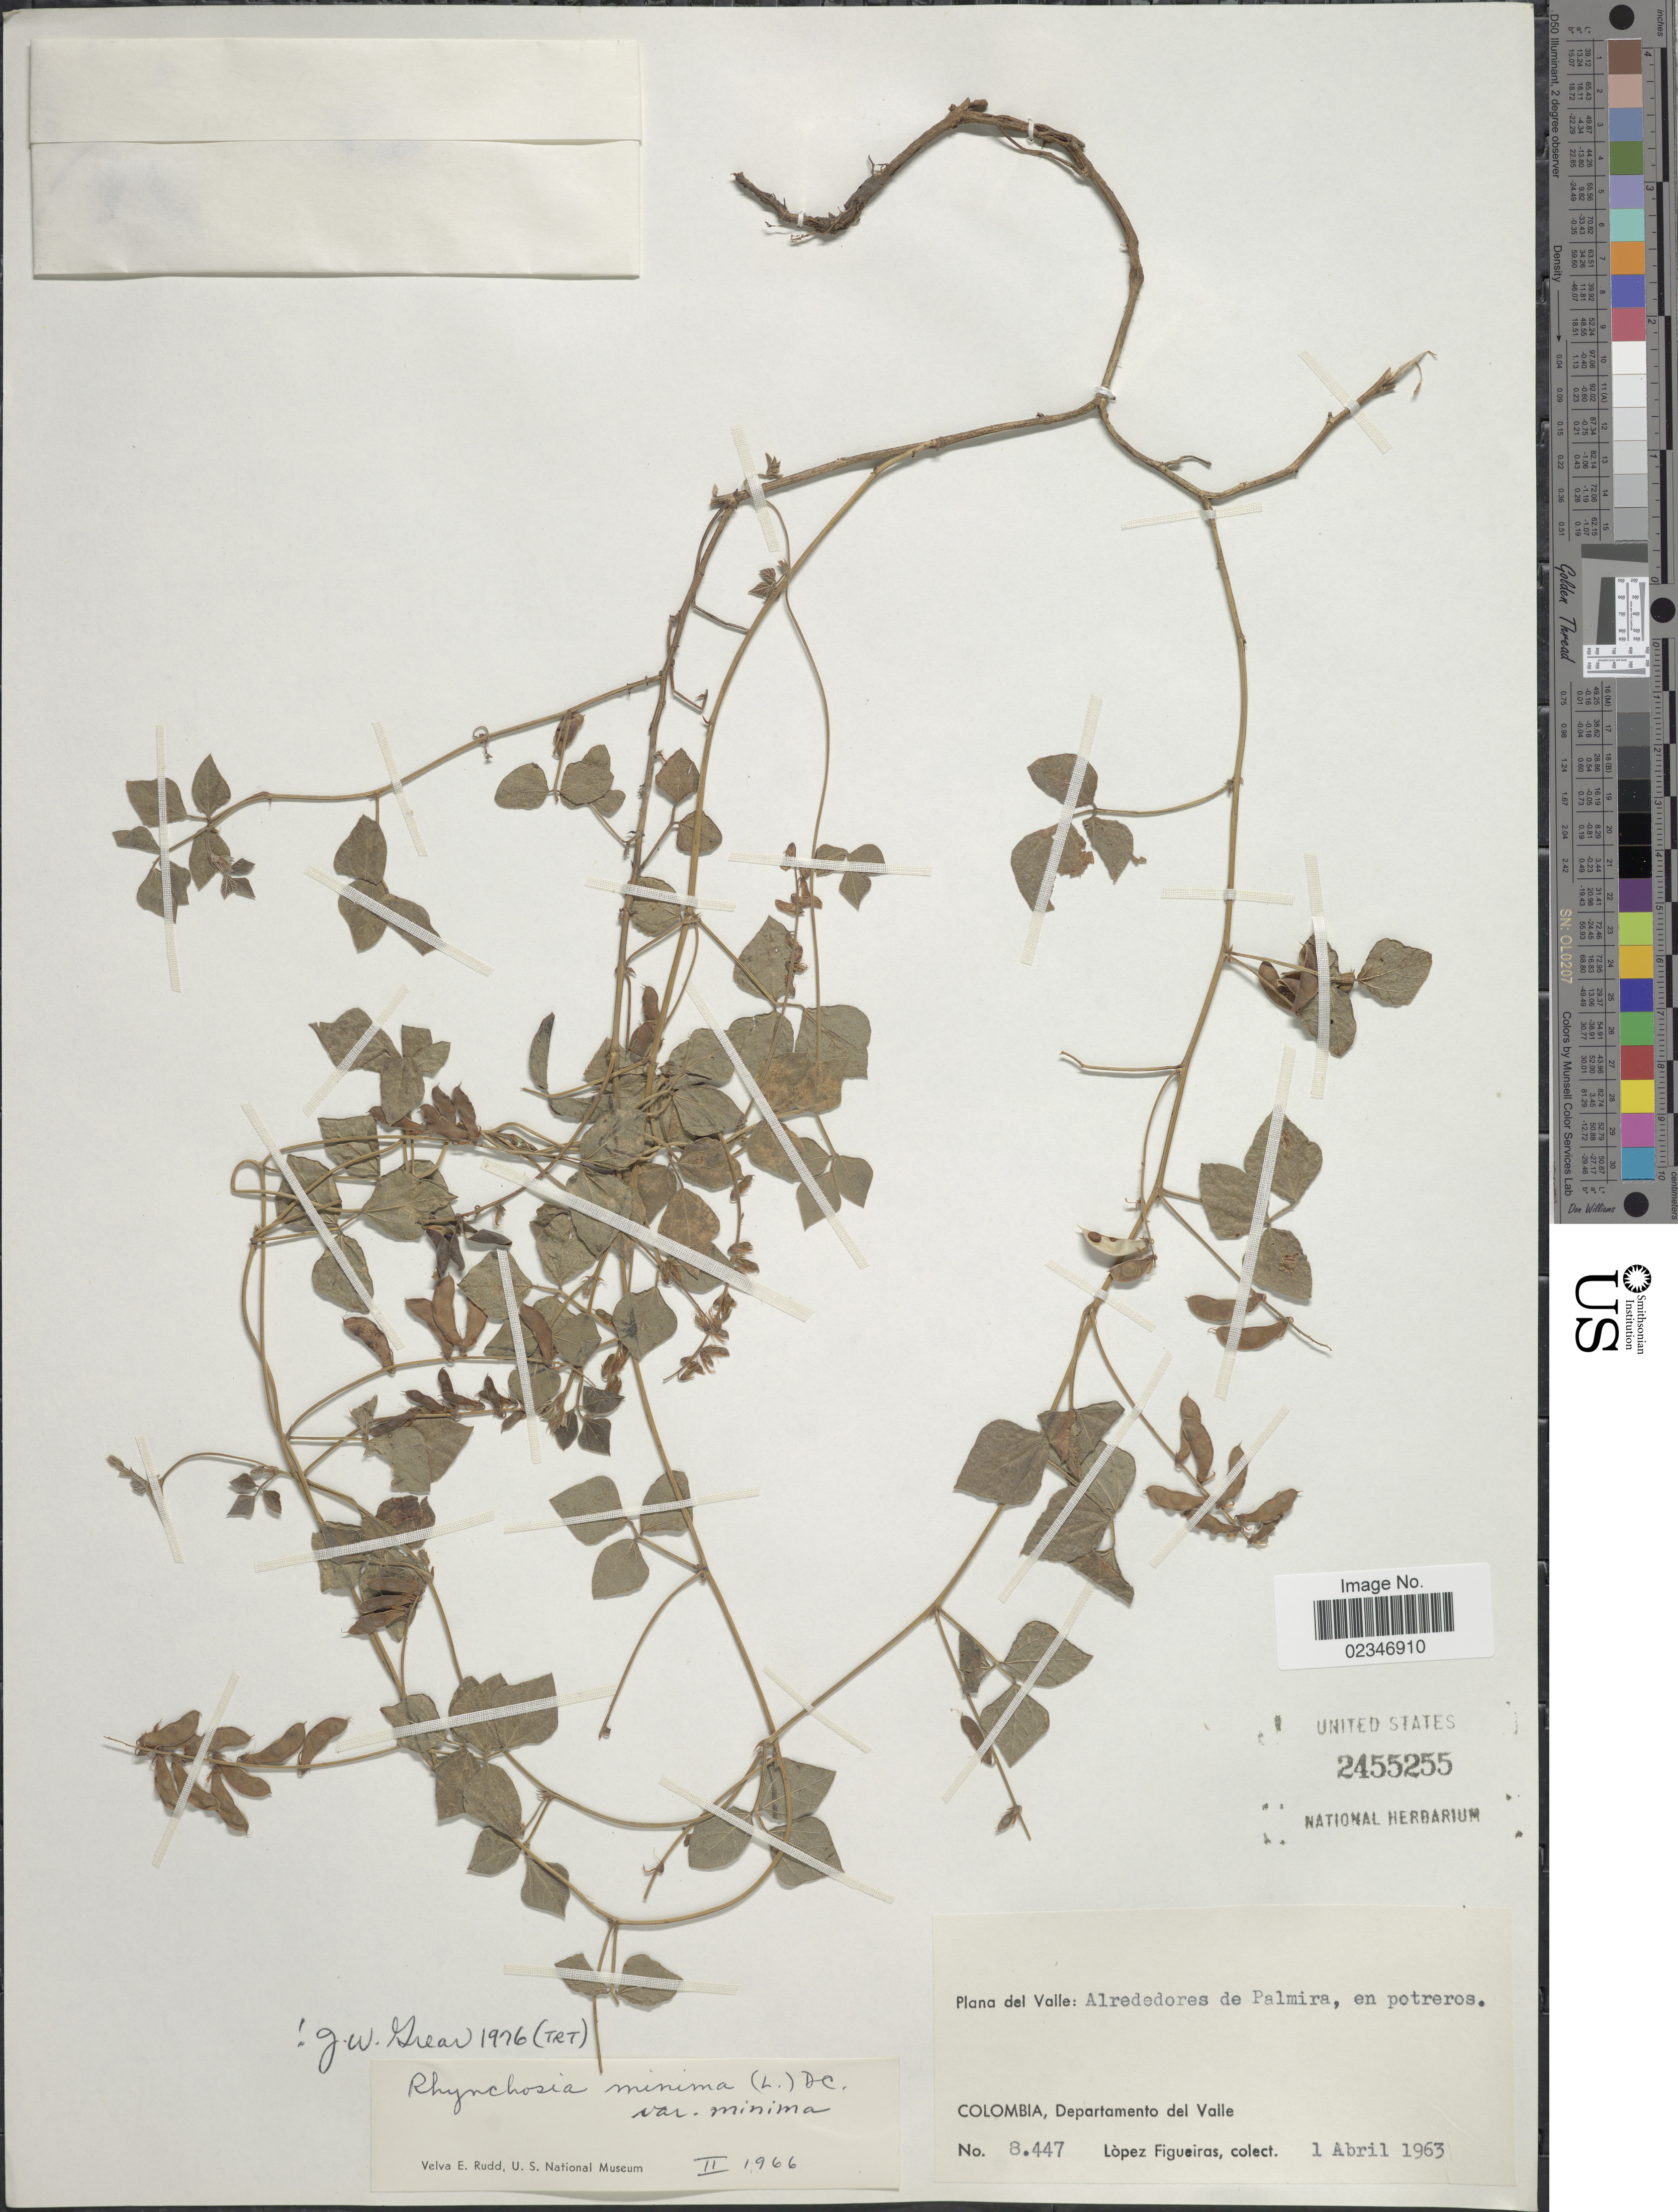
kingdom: Plantae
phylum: Tracheophyta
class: Magnoliopsida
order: Fabales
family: Fabaceae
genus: Rhynchosia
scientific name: Rhynchosia minima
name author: (L.) DC.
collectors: M. López Figueiras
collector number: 8447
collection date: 1963-04-01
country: Colombia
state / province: Valle del Cauca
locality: Departamento del Valle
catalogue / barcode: US 2455255